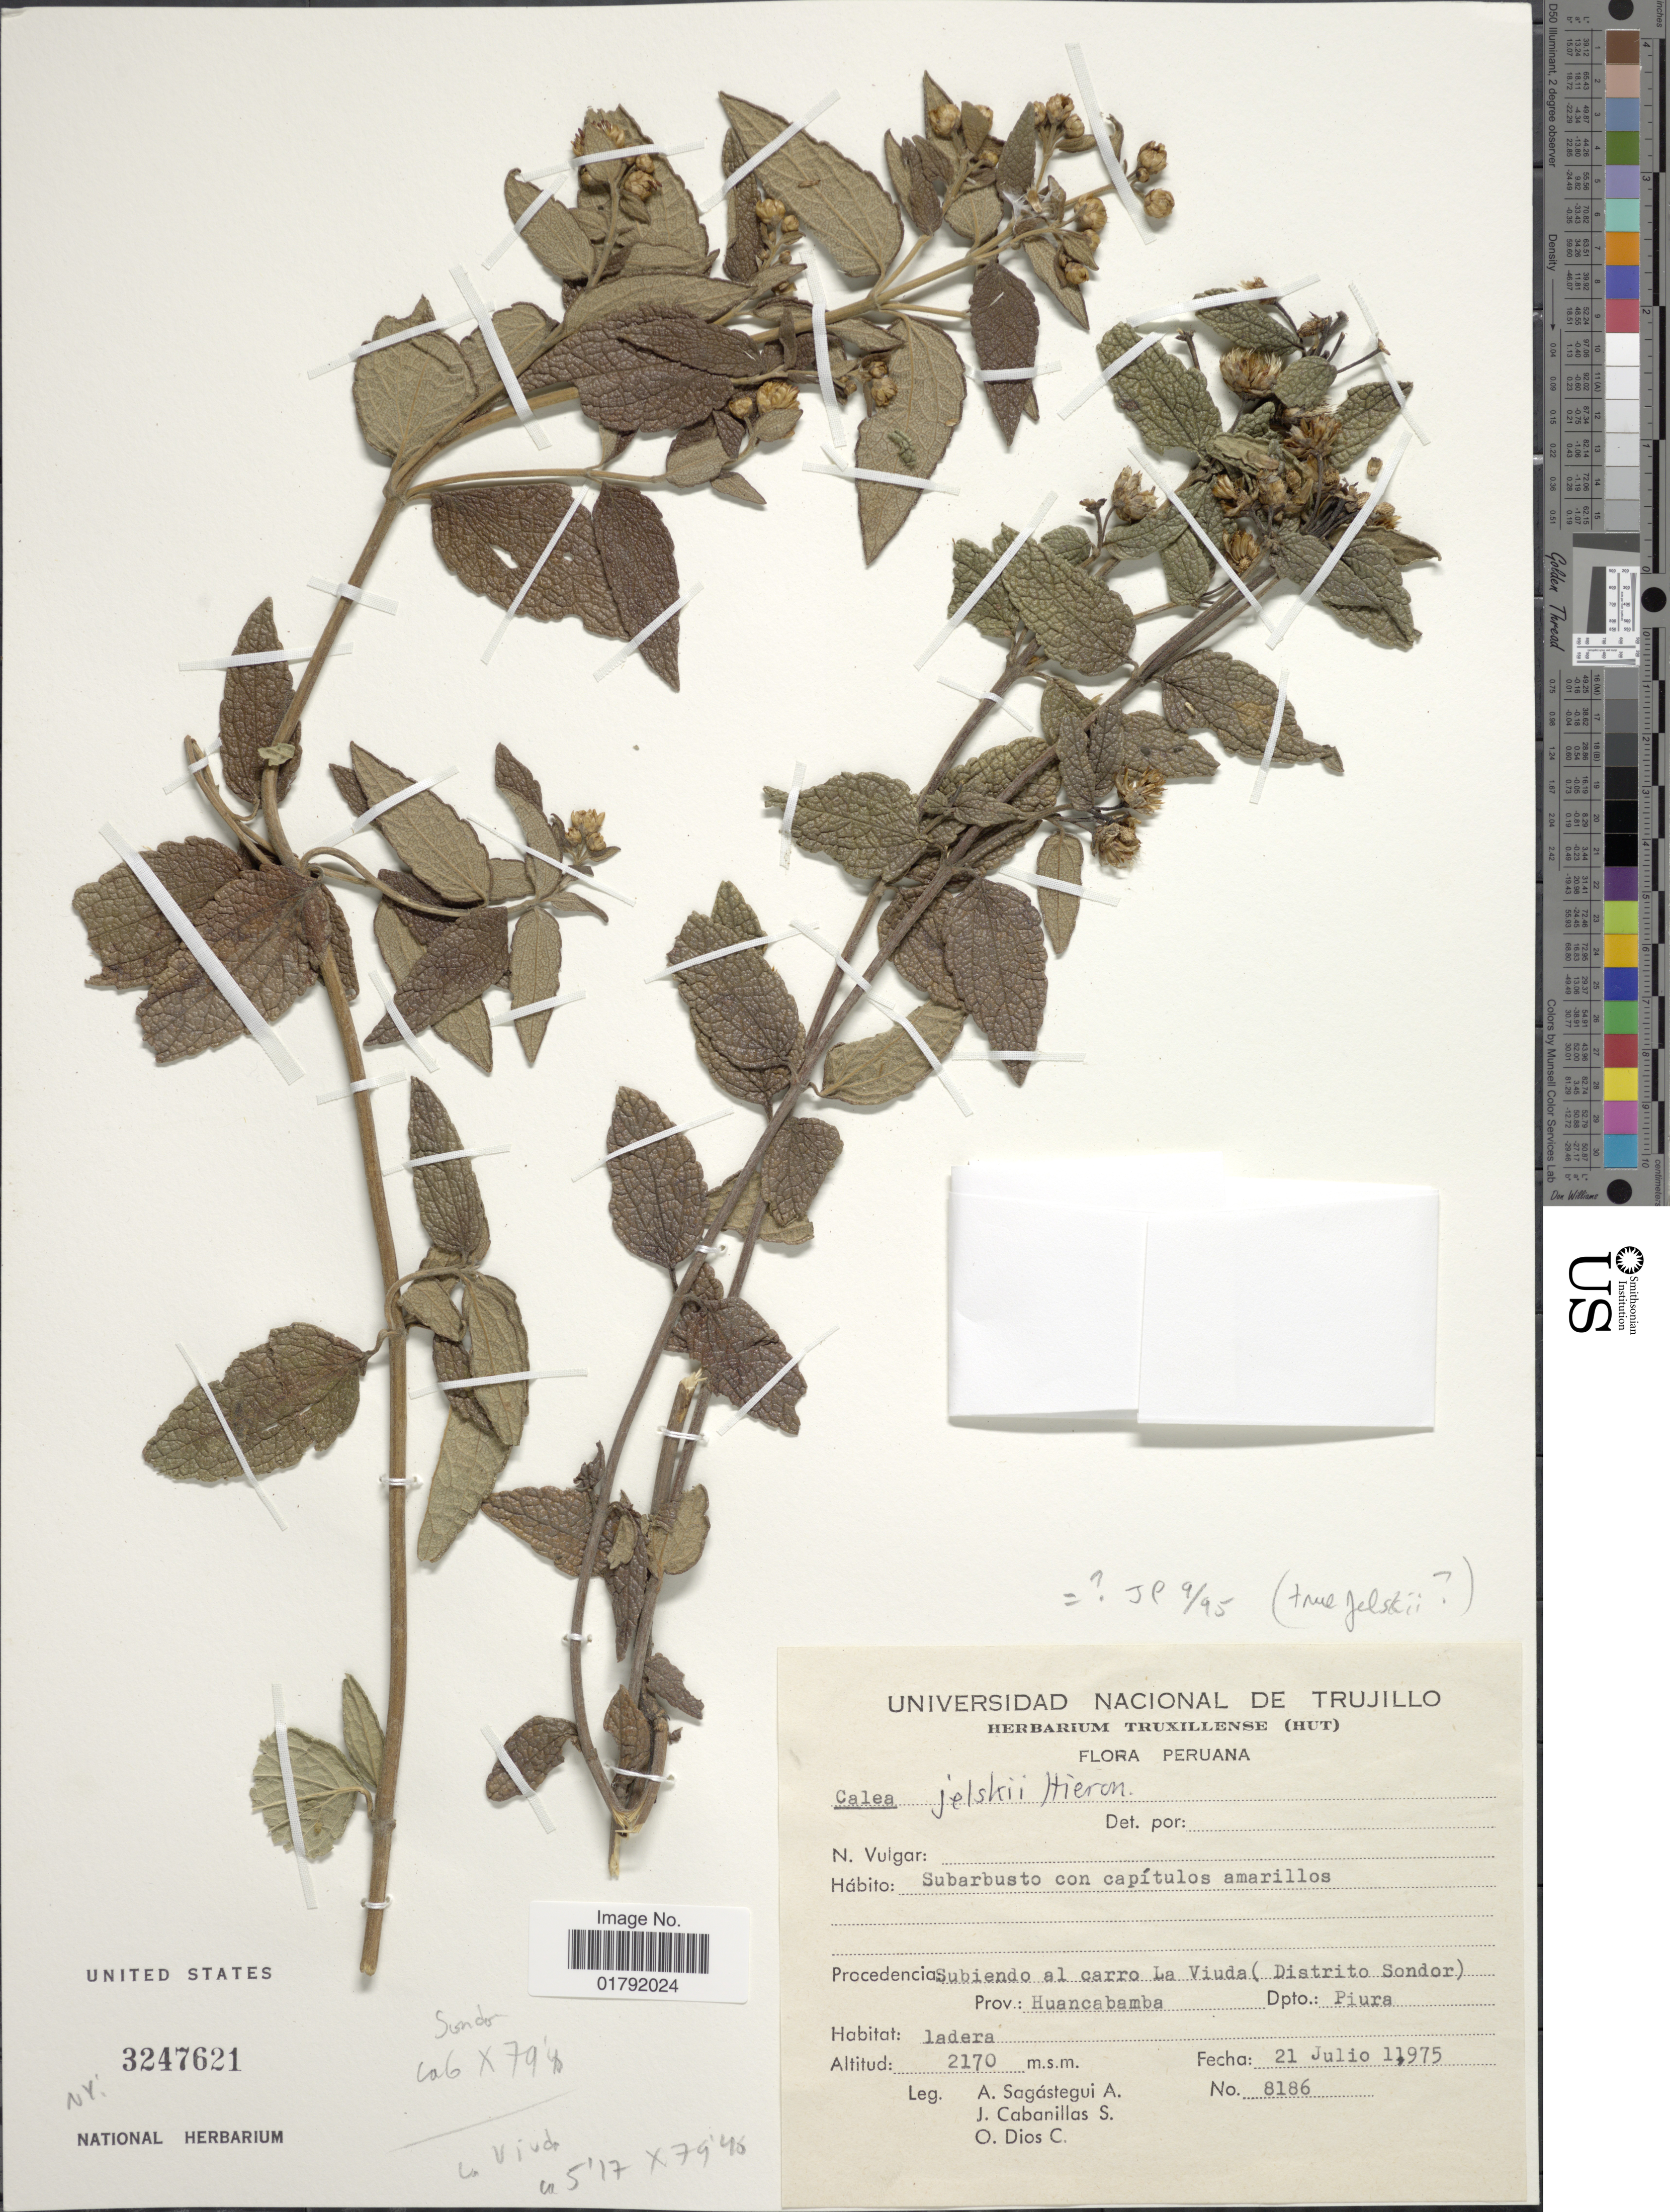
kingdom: Plantae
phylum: Tracheophyta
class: Magnoliopsida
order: Asterales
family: Asteraceae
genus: Calea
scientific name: Calea jelskii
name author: Hieron.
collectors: A. Sagástegui A., J. Cabanillas S. & O. Dios C.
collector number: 8186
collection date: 1975-07-21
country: Peru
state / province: Piura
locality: Subiendp al carro La Viuda (Distrito Sondor), Prov.: Huancabamba.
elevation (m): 2170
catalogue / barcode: US 3247621